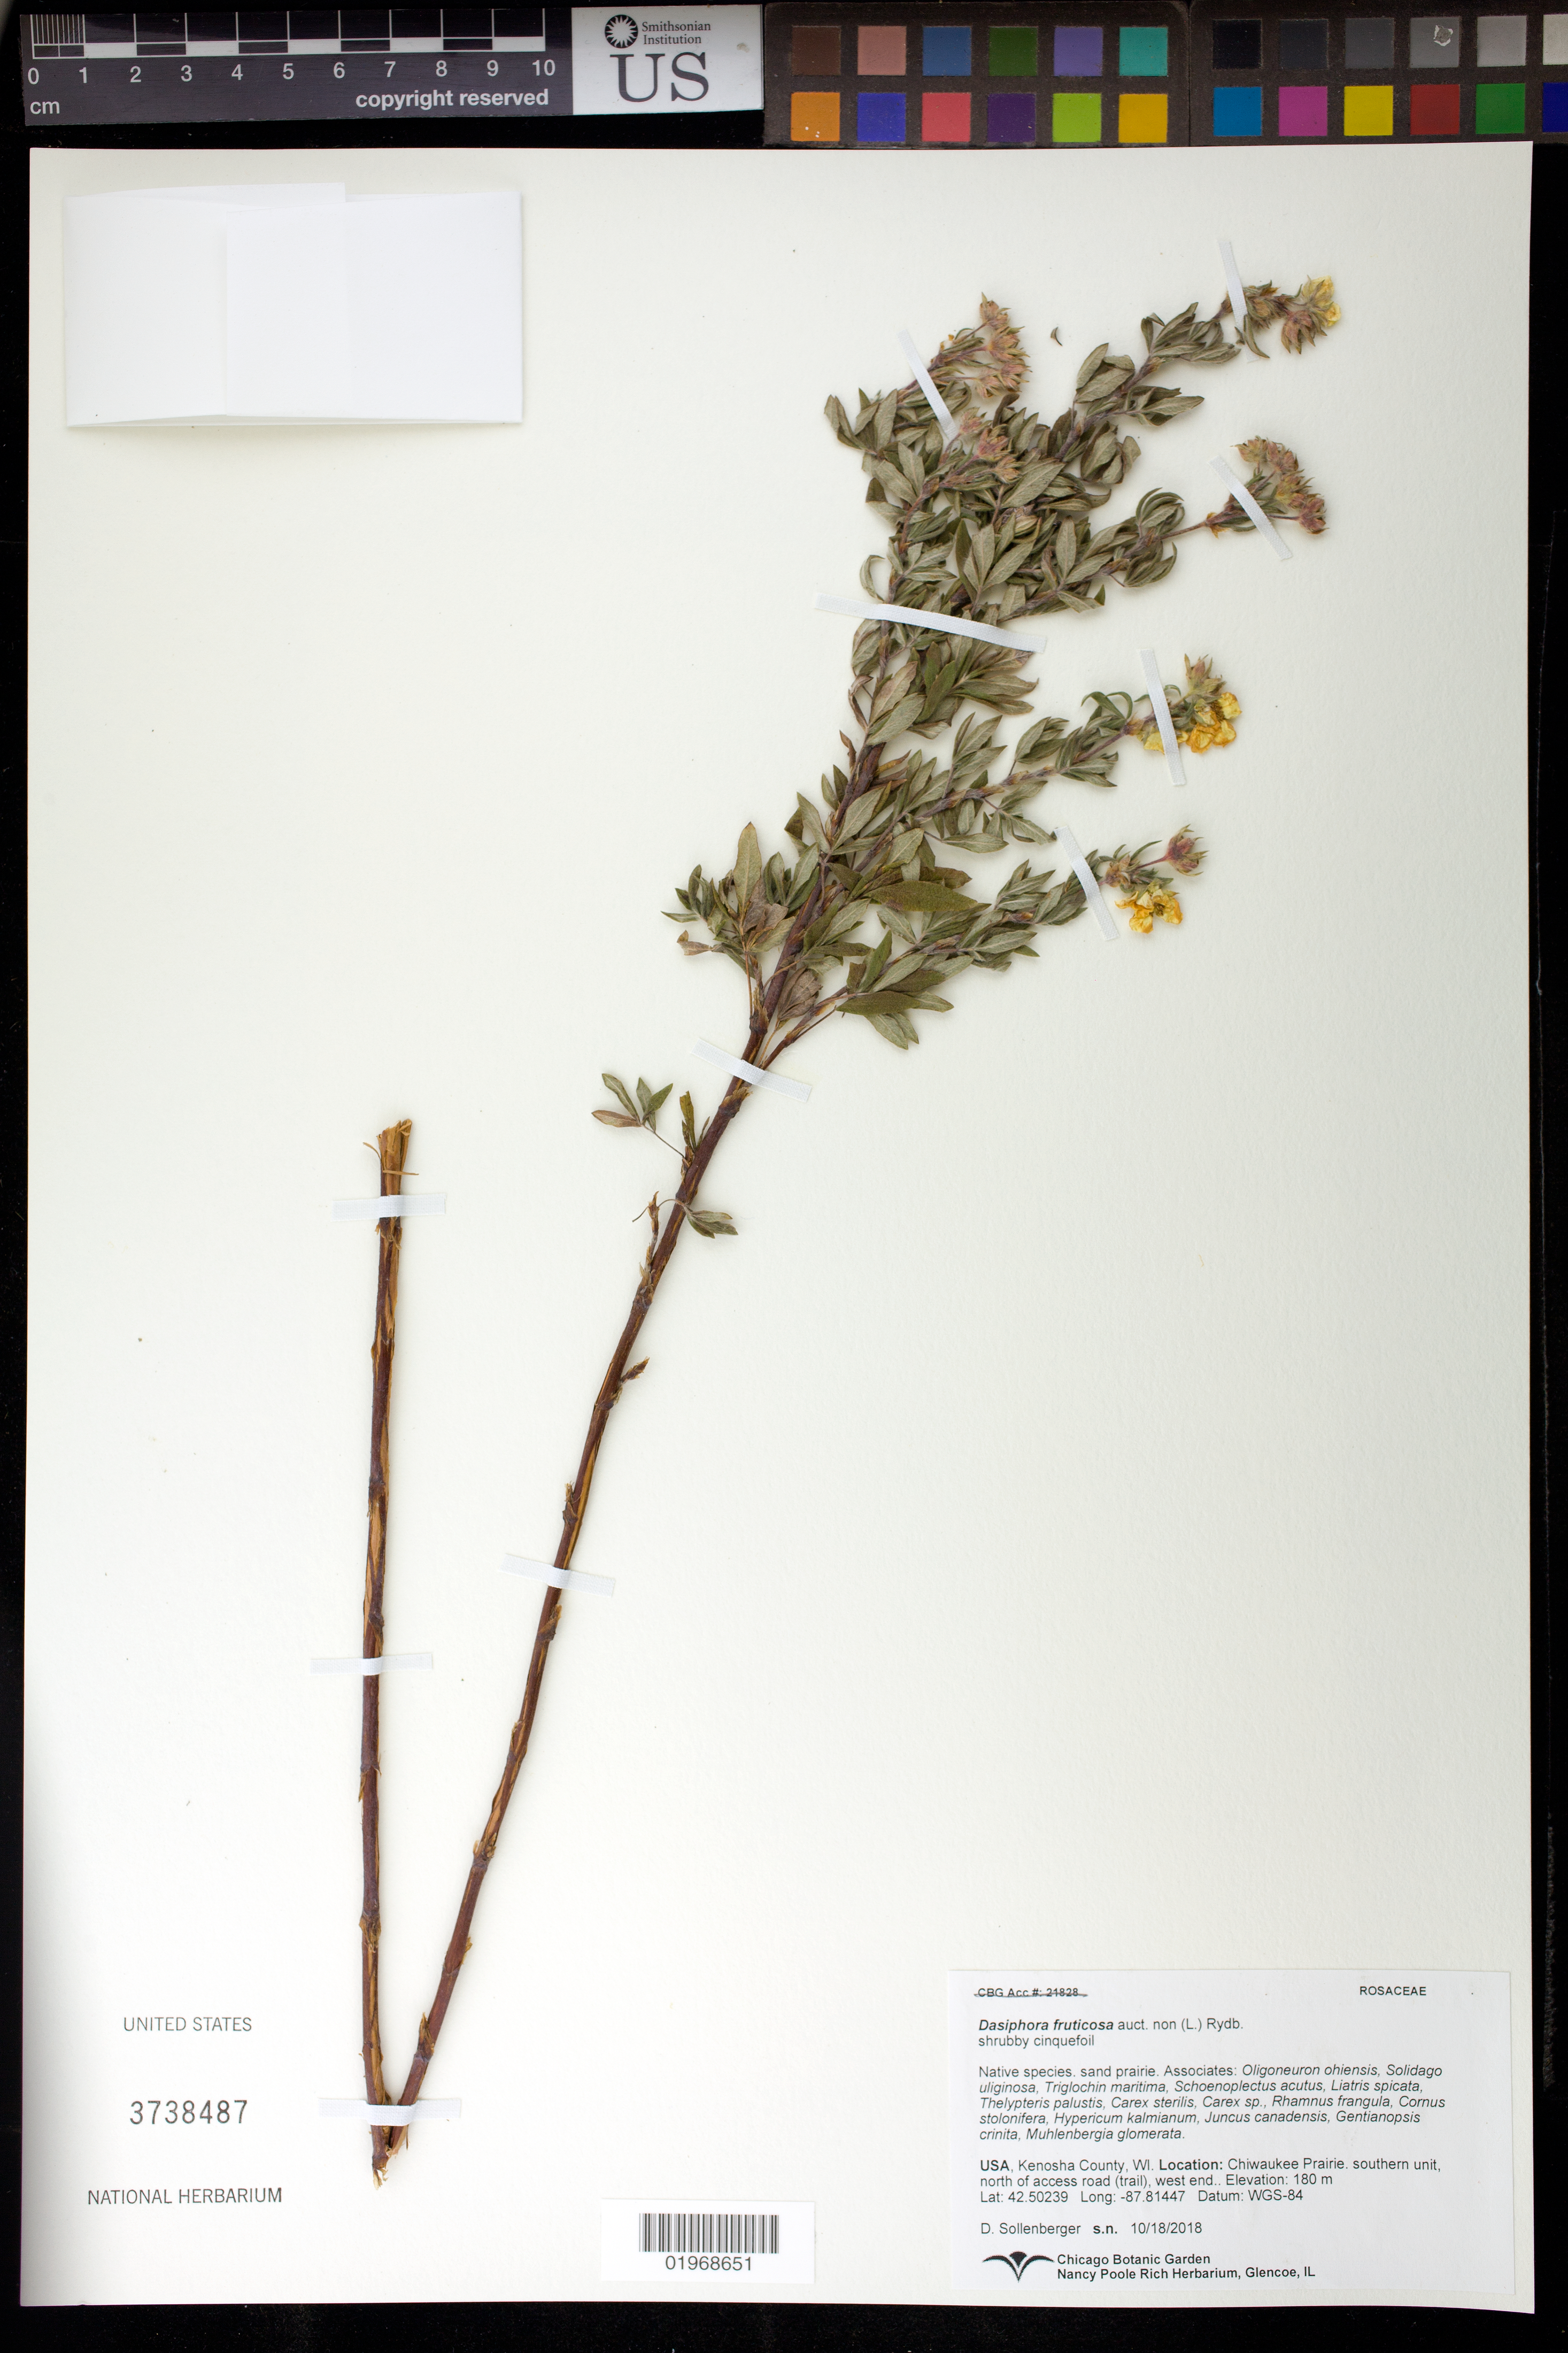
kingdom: Plantae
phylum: Tracheophyta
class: Magnoliopsida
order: Rosales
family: Rosaceae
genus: Dasiphora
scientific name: Dasiphora fruticosa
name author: (L.) Rydb.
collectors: D. Sollenberger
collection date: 2018-10-18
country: United States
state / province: Wisconsin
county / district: Kenosha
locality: Chiwaukee Prairie, southern unit, N of access road (trail), west end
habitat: Sand prairies. n.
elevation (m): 180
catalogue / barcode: US 3738487